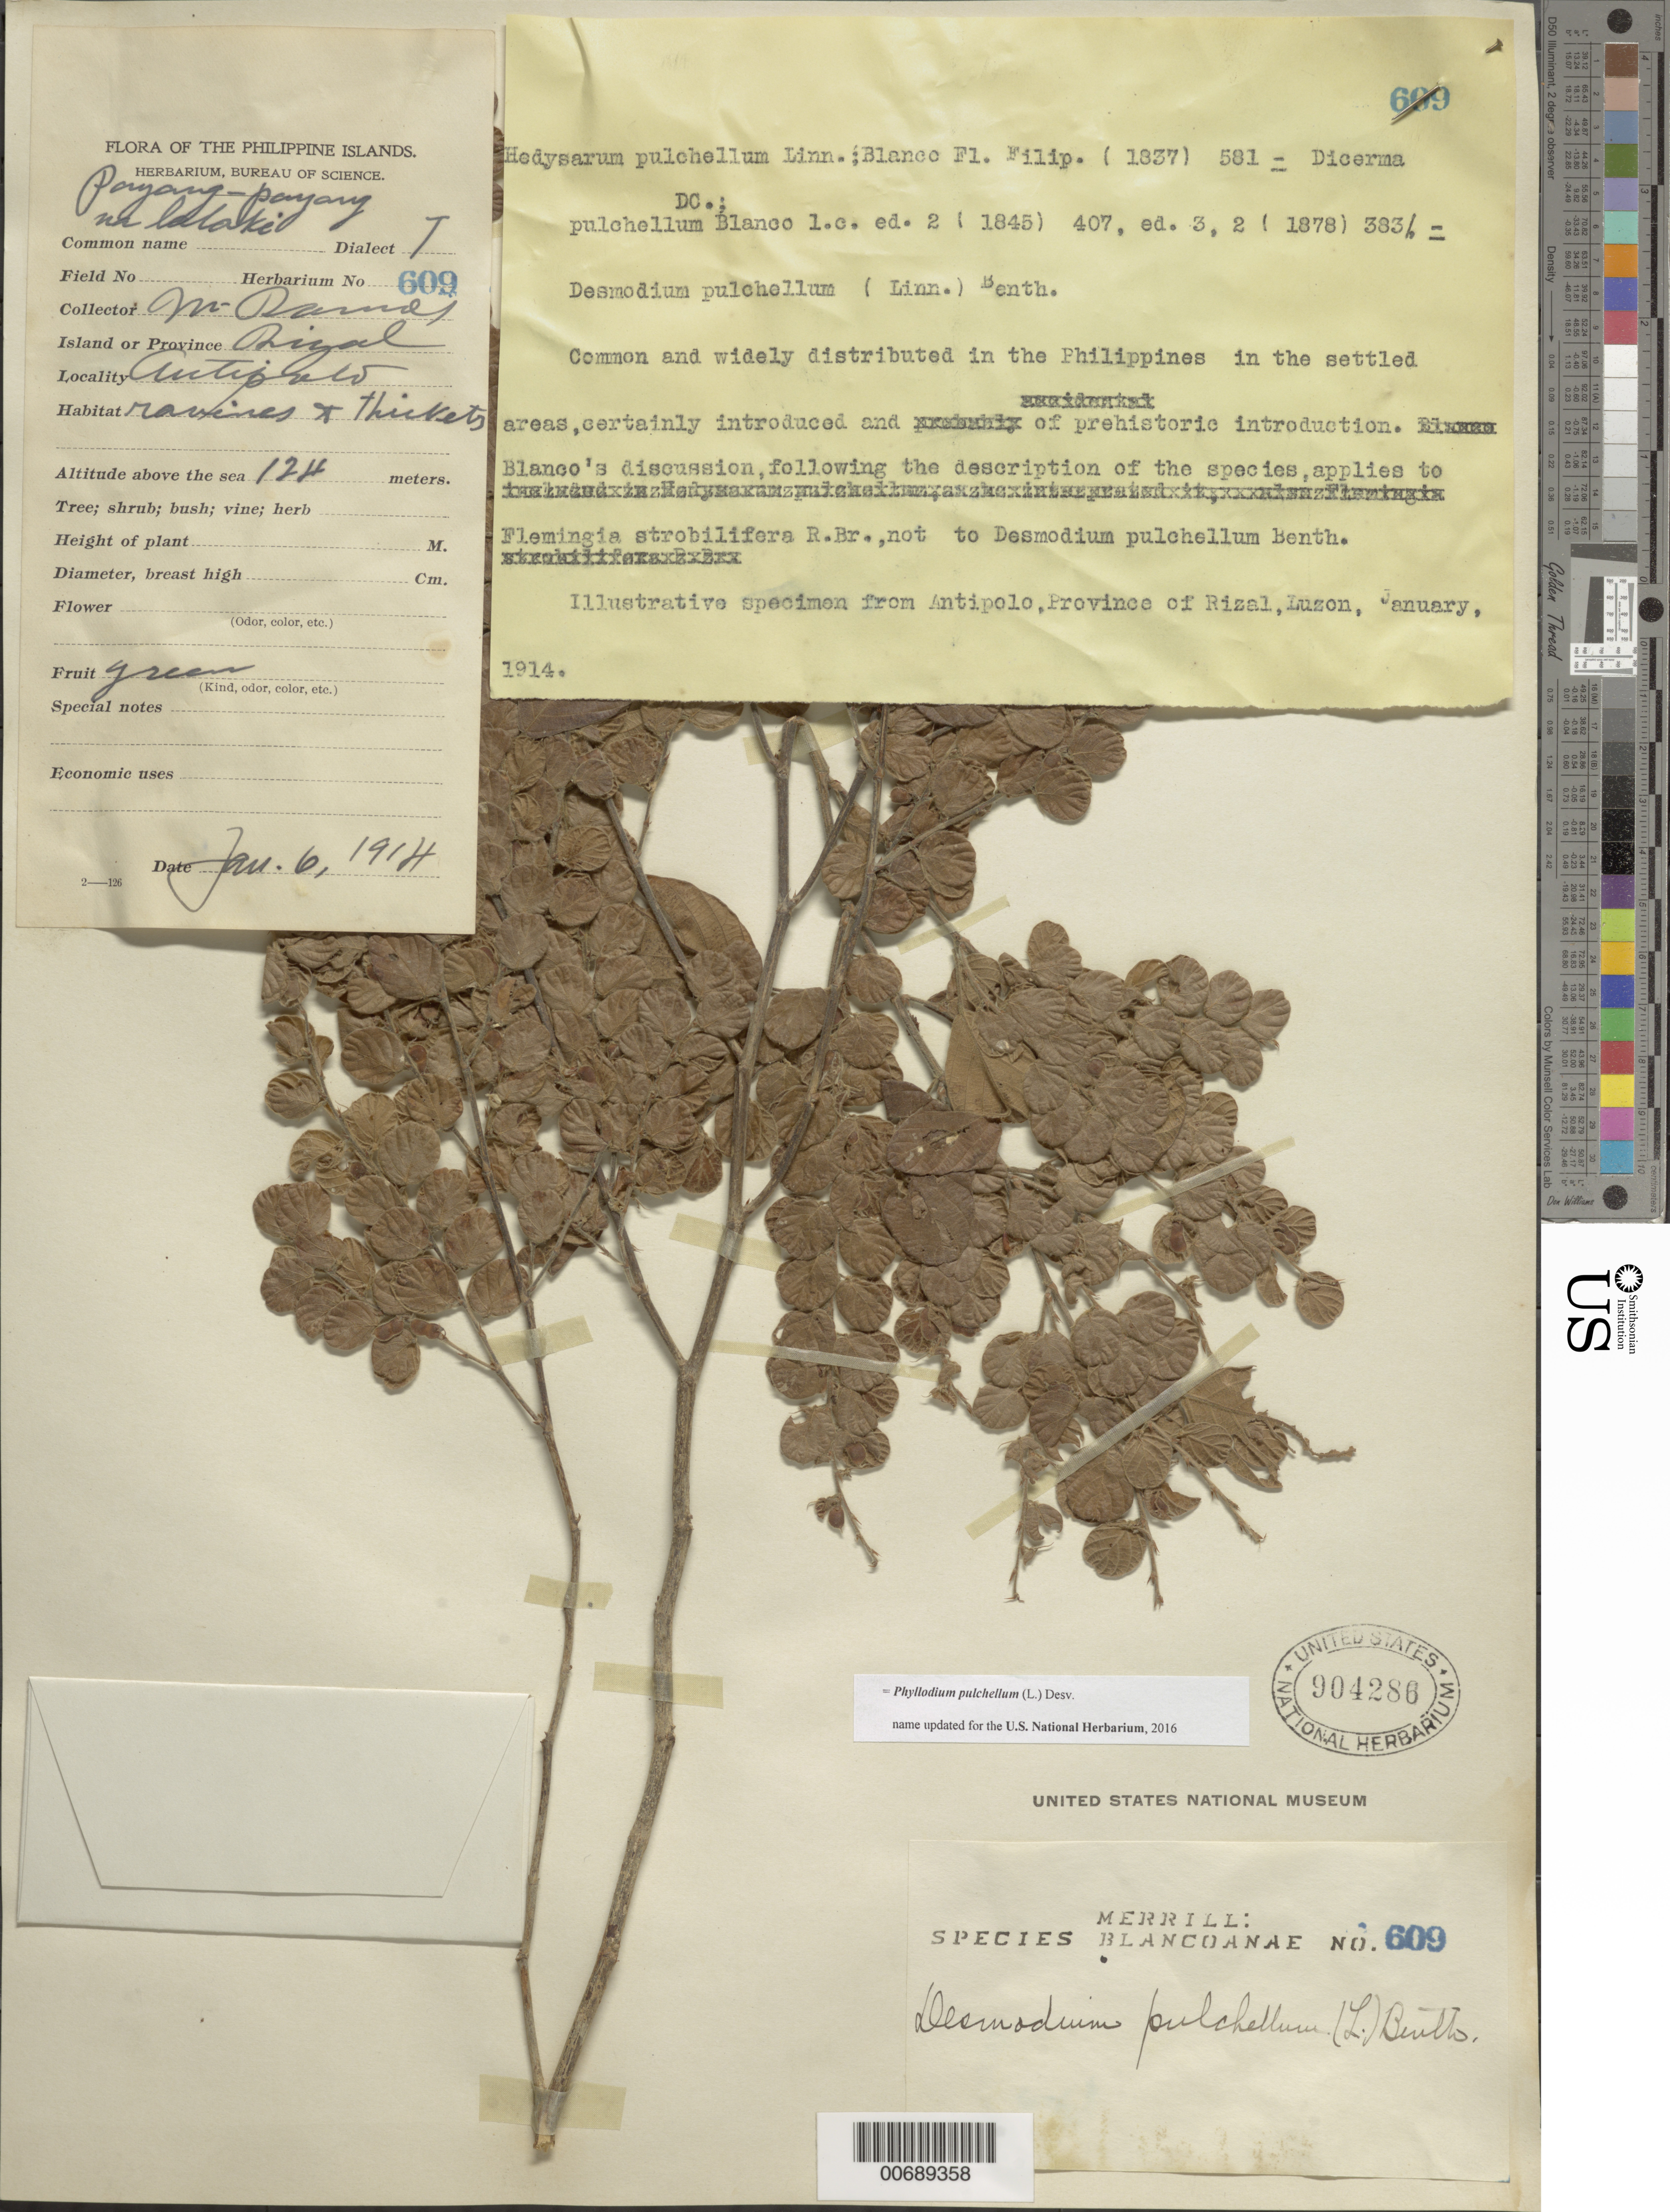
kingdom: Plantae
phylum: Tracheophyta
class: Magnoliopsida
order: Fabales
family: Fabaceae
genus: Phyllodium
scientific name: Phyllodium pulchellum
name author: (L.) Desv.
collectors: M. Ramos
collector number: Sp. Blancoan. 0609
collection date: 1914-01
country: Philippines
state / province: Calabarzon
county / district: Rizal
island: Luzon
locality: Antipolo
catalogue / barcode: US 904286